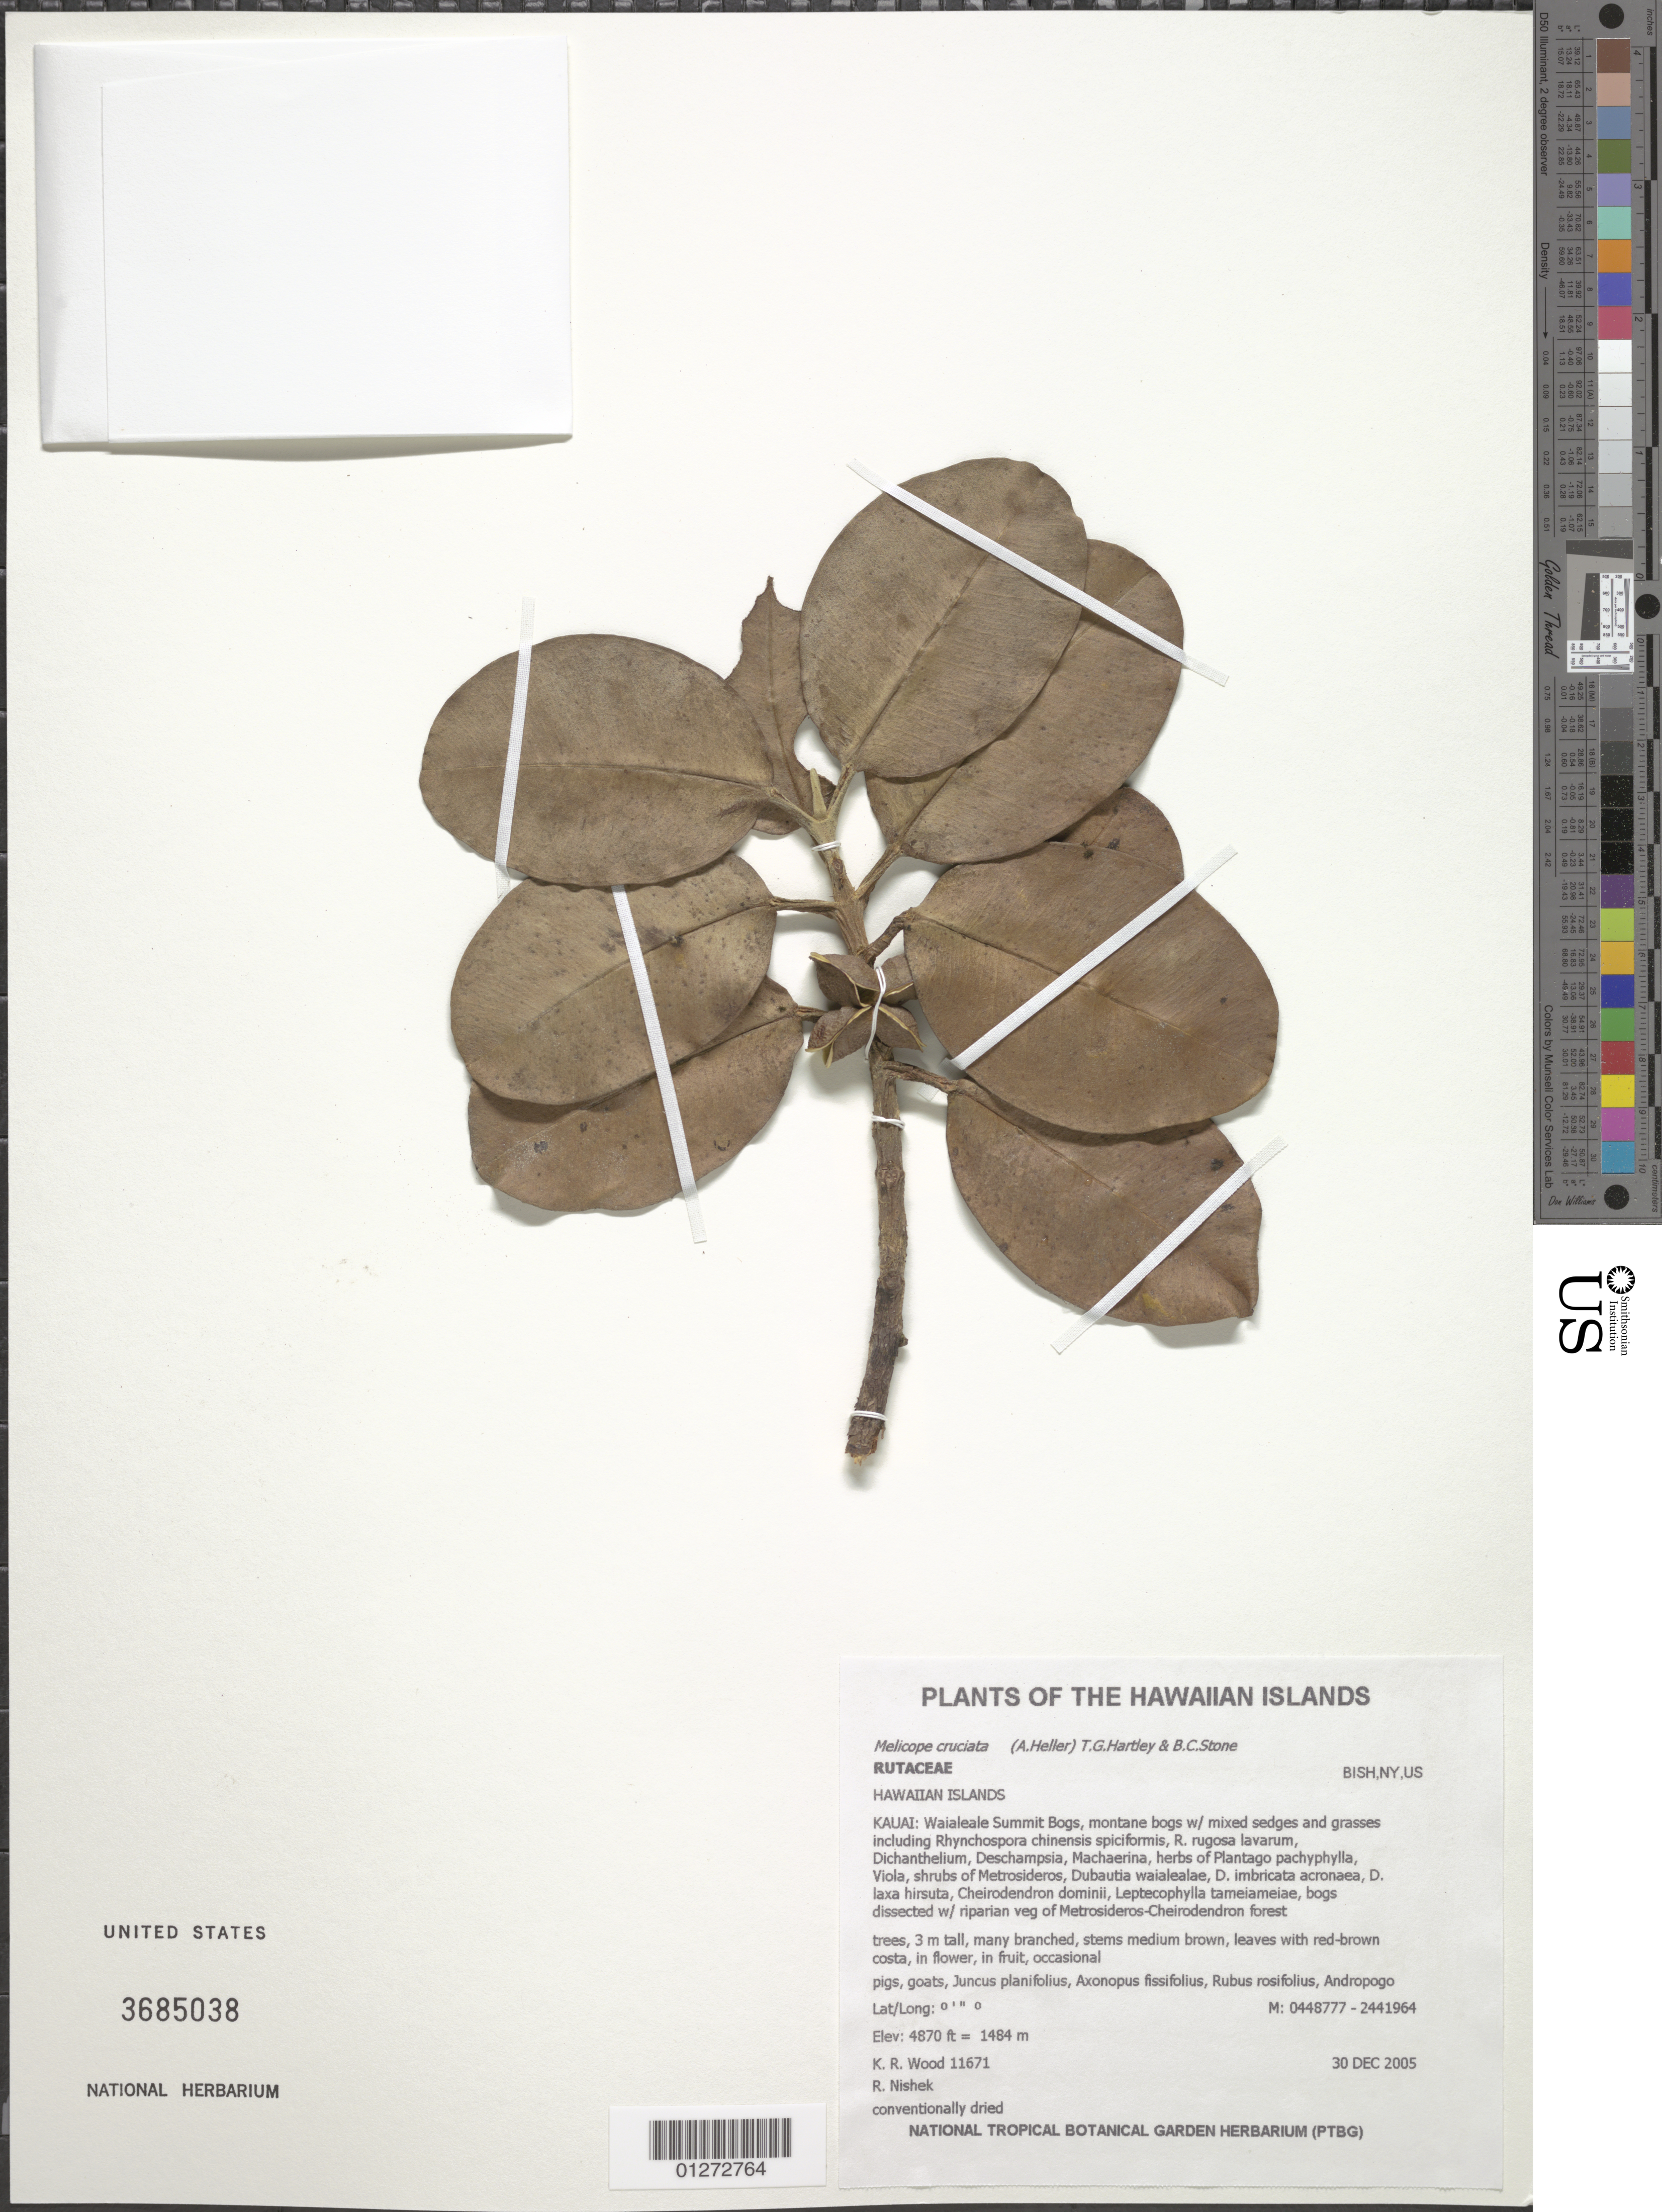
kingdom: Plantae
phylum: Tracheophyta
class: Magnoliopsida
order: Sapindales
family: Rutaceae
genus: Melicope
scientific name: Melicope cruciata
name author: (A. Heller) T.G. Hartley & B.C. Stone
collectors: K. R. Wood & R. Nishek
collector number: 11671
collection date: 2005-12-31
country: United States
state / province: Hawaii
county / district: Kaui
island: Kaua'i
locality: Waialeale Summit Bogs.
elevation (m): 1484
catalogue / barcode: US 3685038